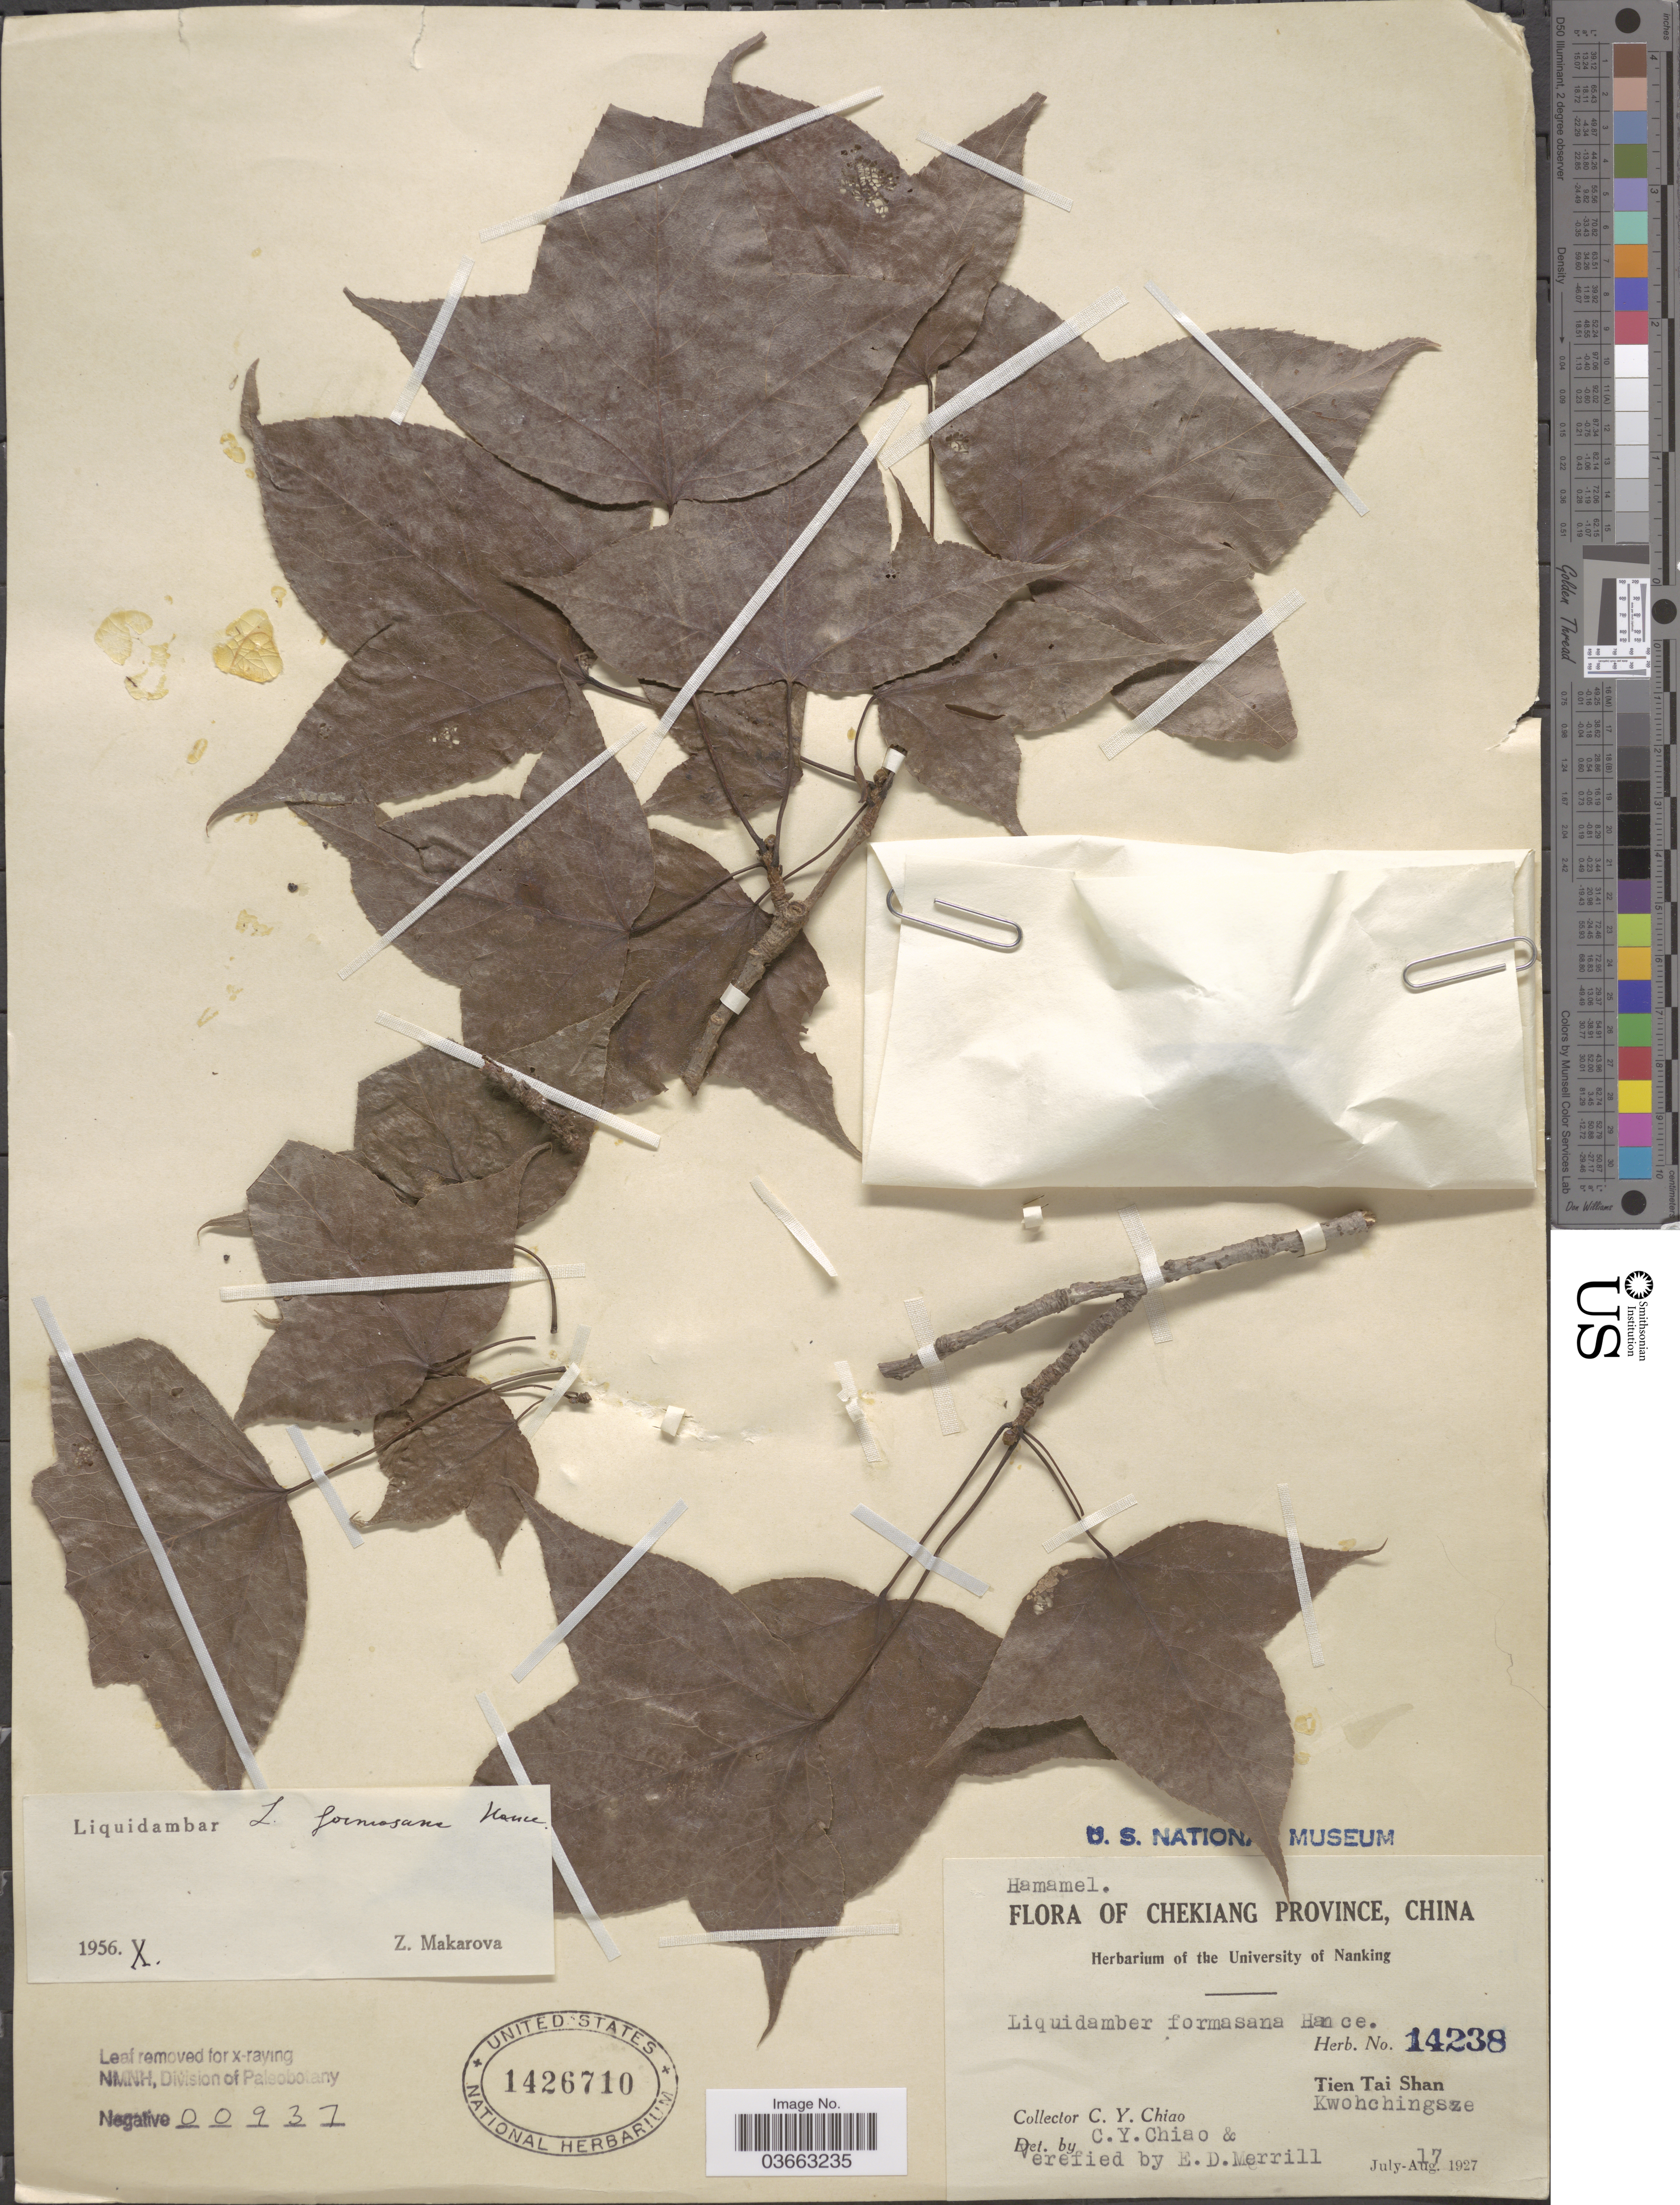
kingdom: Plantae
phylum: Tracheophyta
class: Magnoliopsida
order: Saxifragales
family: Altingiaceae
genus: Liquidambar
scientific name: Liquidambar formosana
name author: Hance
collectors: C. Y. Chiao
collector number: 14238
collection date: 1927-07/1927-08-17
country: China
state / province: Zhejiang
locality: Chekiang Province. Tien Tai Shan. Kwohchingsze.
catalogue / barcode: US 1426710